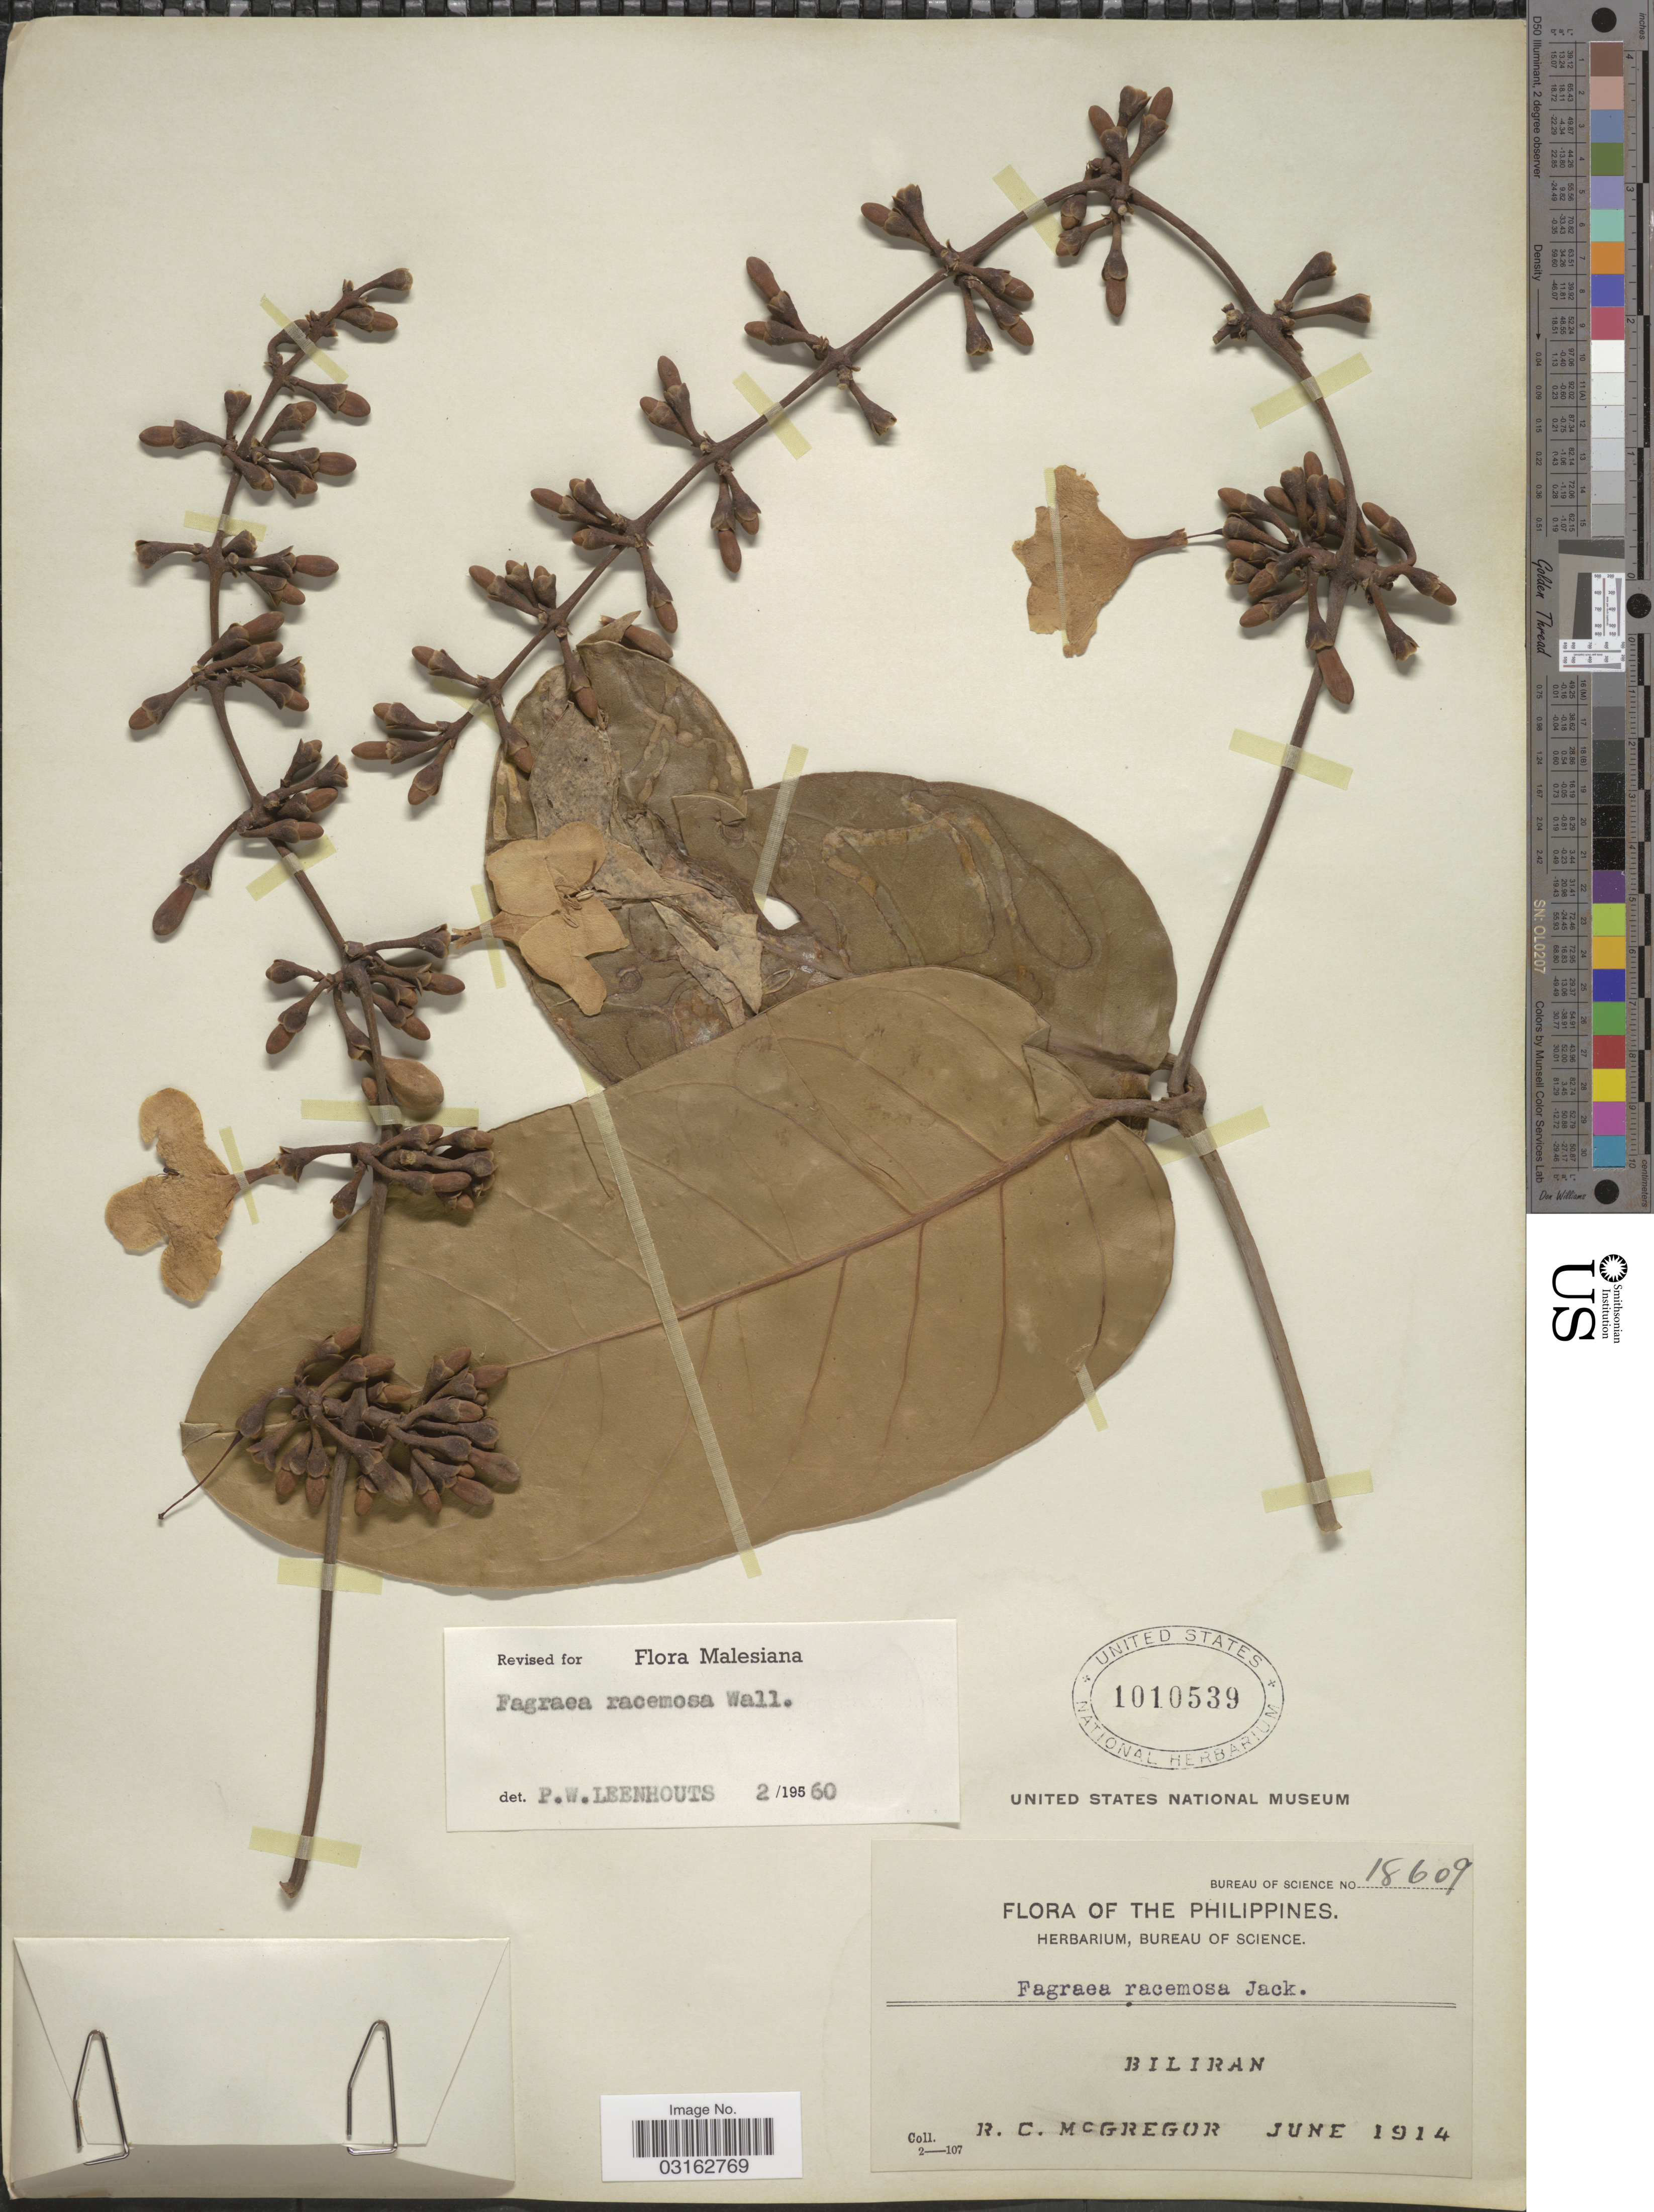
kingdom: Plantae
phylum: Tracheophyta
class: Magnoliopsida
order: Gentianales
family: Gentianaceae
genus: Fagraea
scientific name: Fagraea racemosa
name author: Jack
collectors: R. C. McGregor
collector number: Bureau of Science 18609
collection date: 1914-06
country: Philippines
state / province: Eastern Visayas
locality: Biliran.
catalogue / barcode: US 1010539